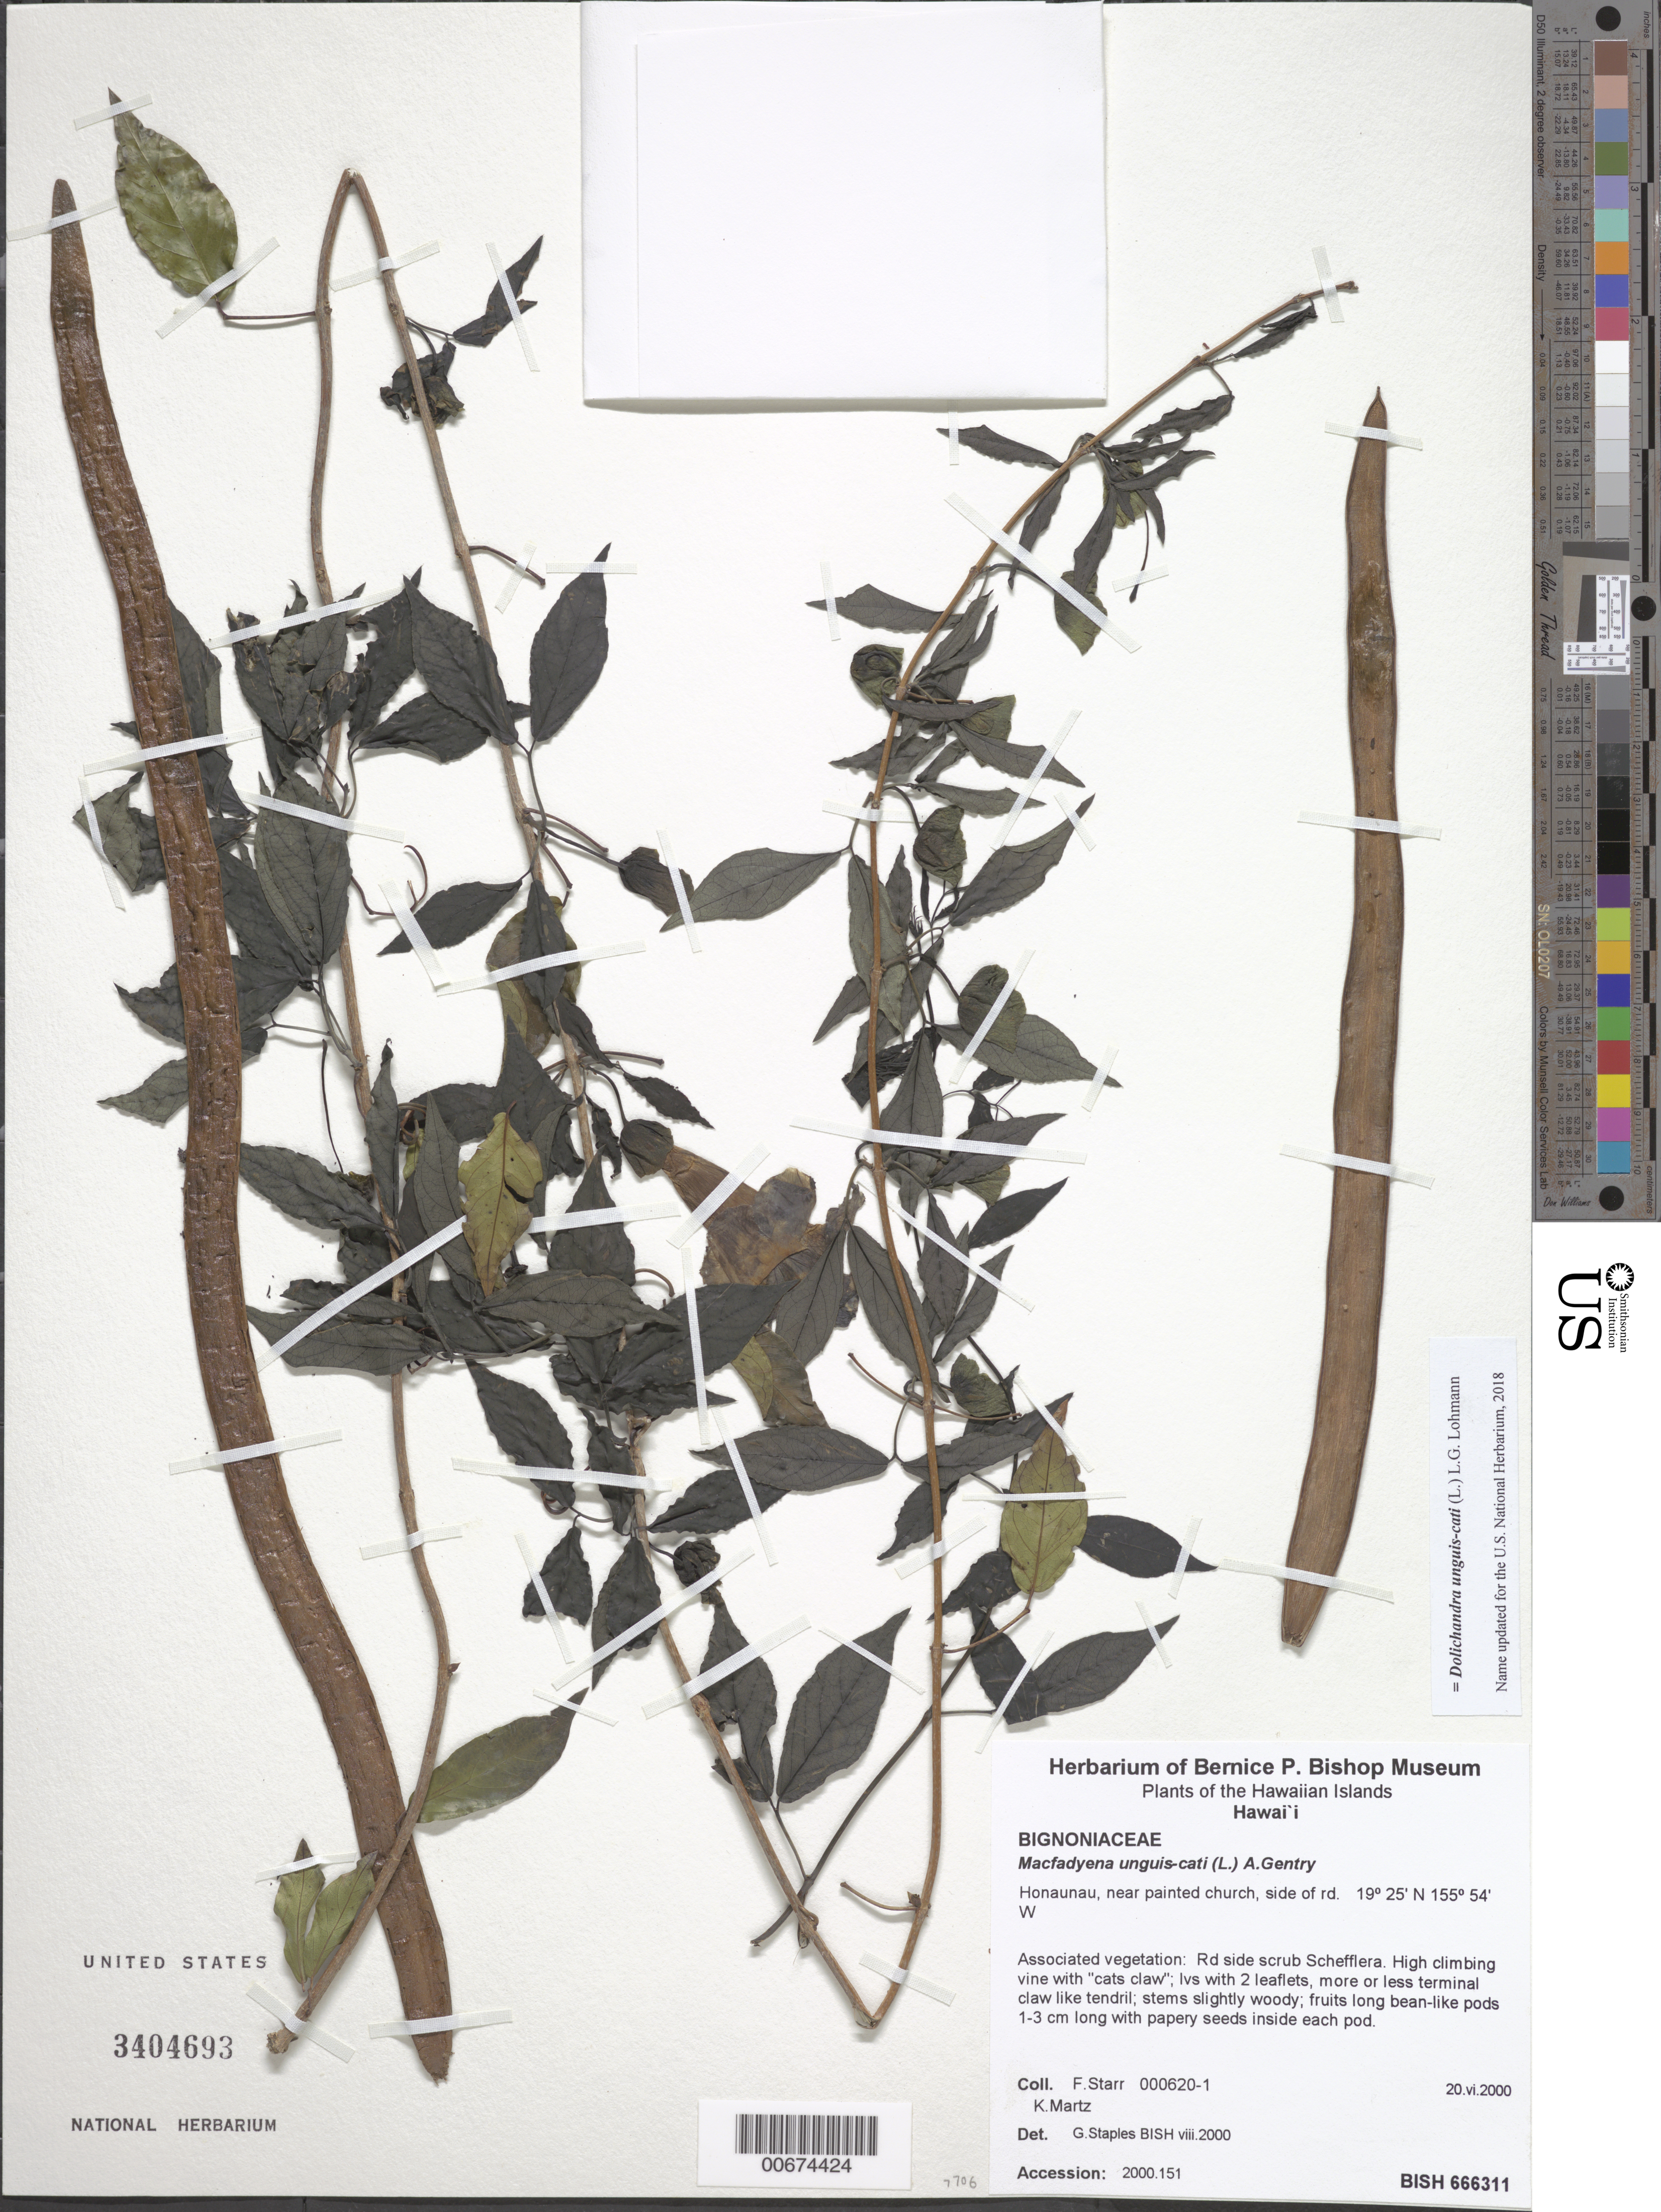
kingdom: Plantae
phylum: Tracheophyta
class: Magnoliopsida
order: Lamiales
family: Bignoniaceae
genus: Dolichandra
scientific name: Dolichandra unguis-cati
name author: (L.) L.G. Lohmann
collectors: F. Starr & K. Martz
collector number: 000620-1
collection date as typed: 20 Jun 2000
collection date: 2000-06-20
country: United States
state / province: Hawaii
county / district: Hawaii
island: Hawaii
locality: Honaunau, near painted church, side of rd.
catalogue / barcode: US 3404693